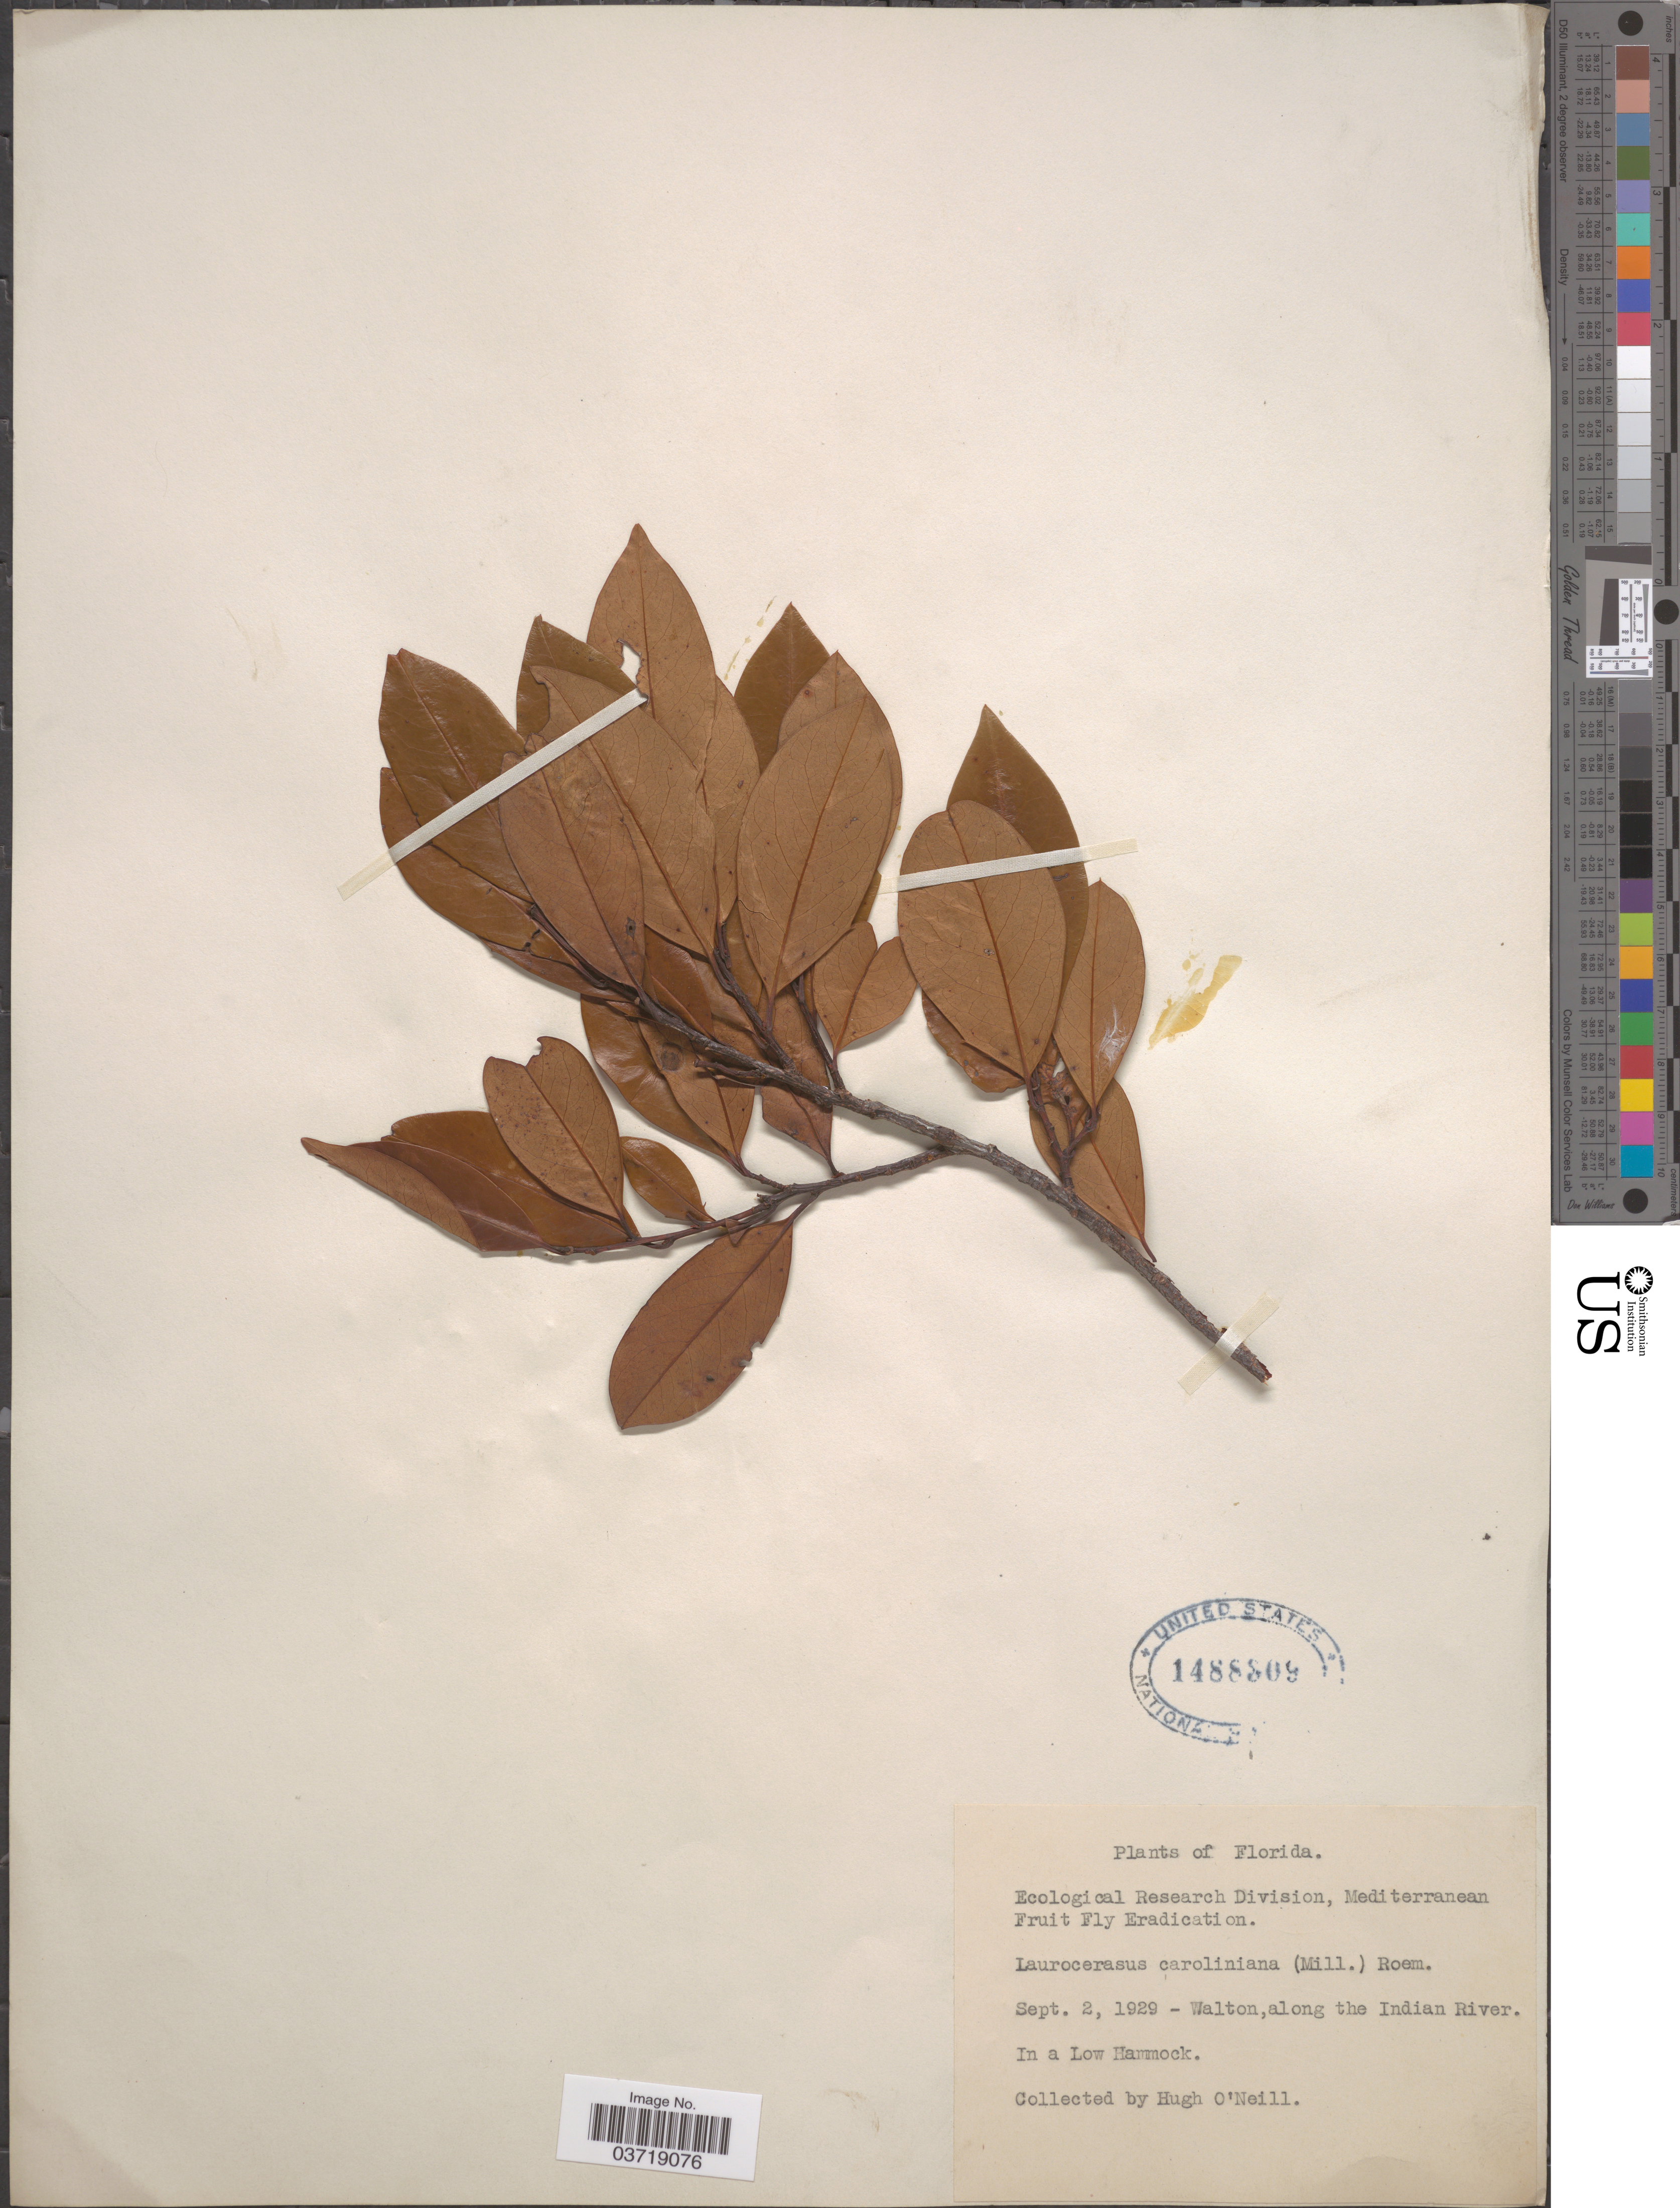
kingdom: Plantae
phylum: Tracheophyta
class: Magnoliopsida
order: Rosales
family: Rosaceae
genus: Prunus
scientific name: Prunus caroliniana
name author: (Mill.) Aiton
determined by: Strong, Mark T., (BOT), Smithsonian Institution - National Museum of Natural History (UNITED STATES)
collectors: H. O'Neill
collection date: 1929-09-02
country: United States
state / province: Florida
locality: Walton, along the Indian River. In a Low Hammock.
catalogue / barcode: US 1488809